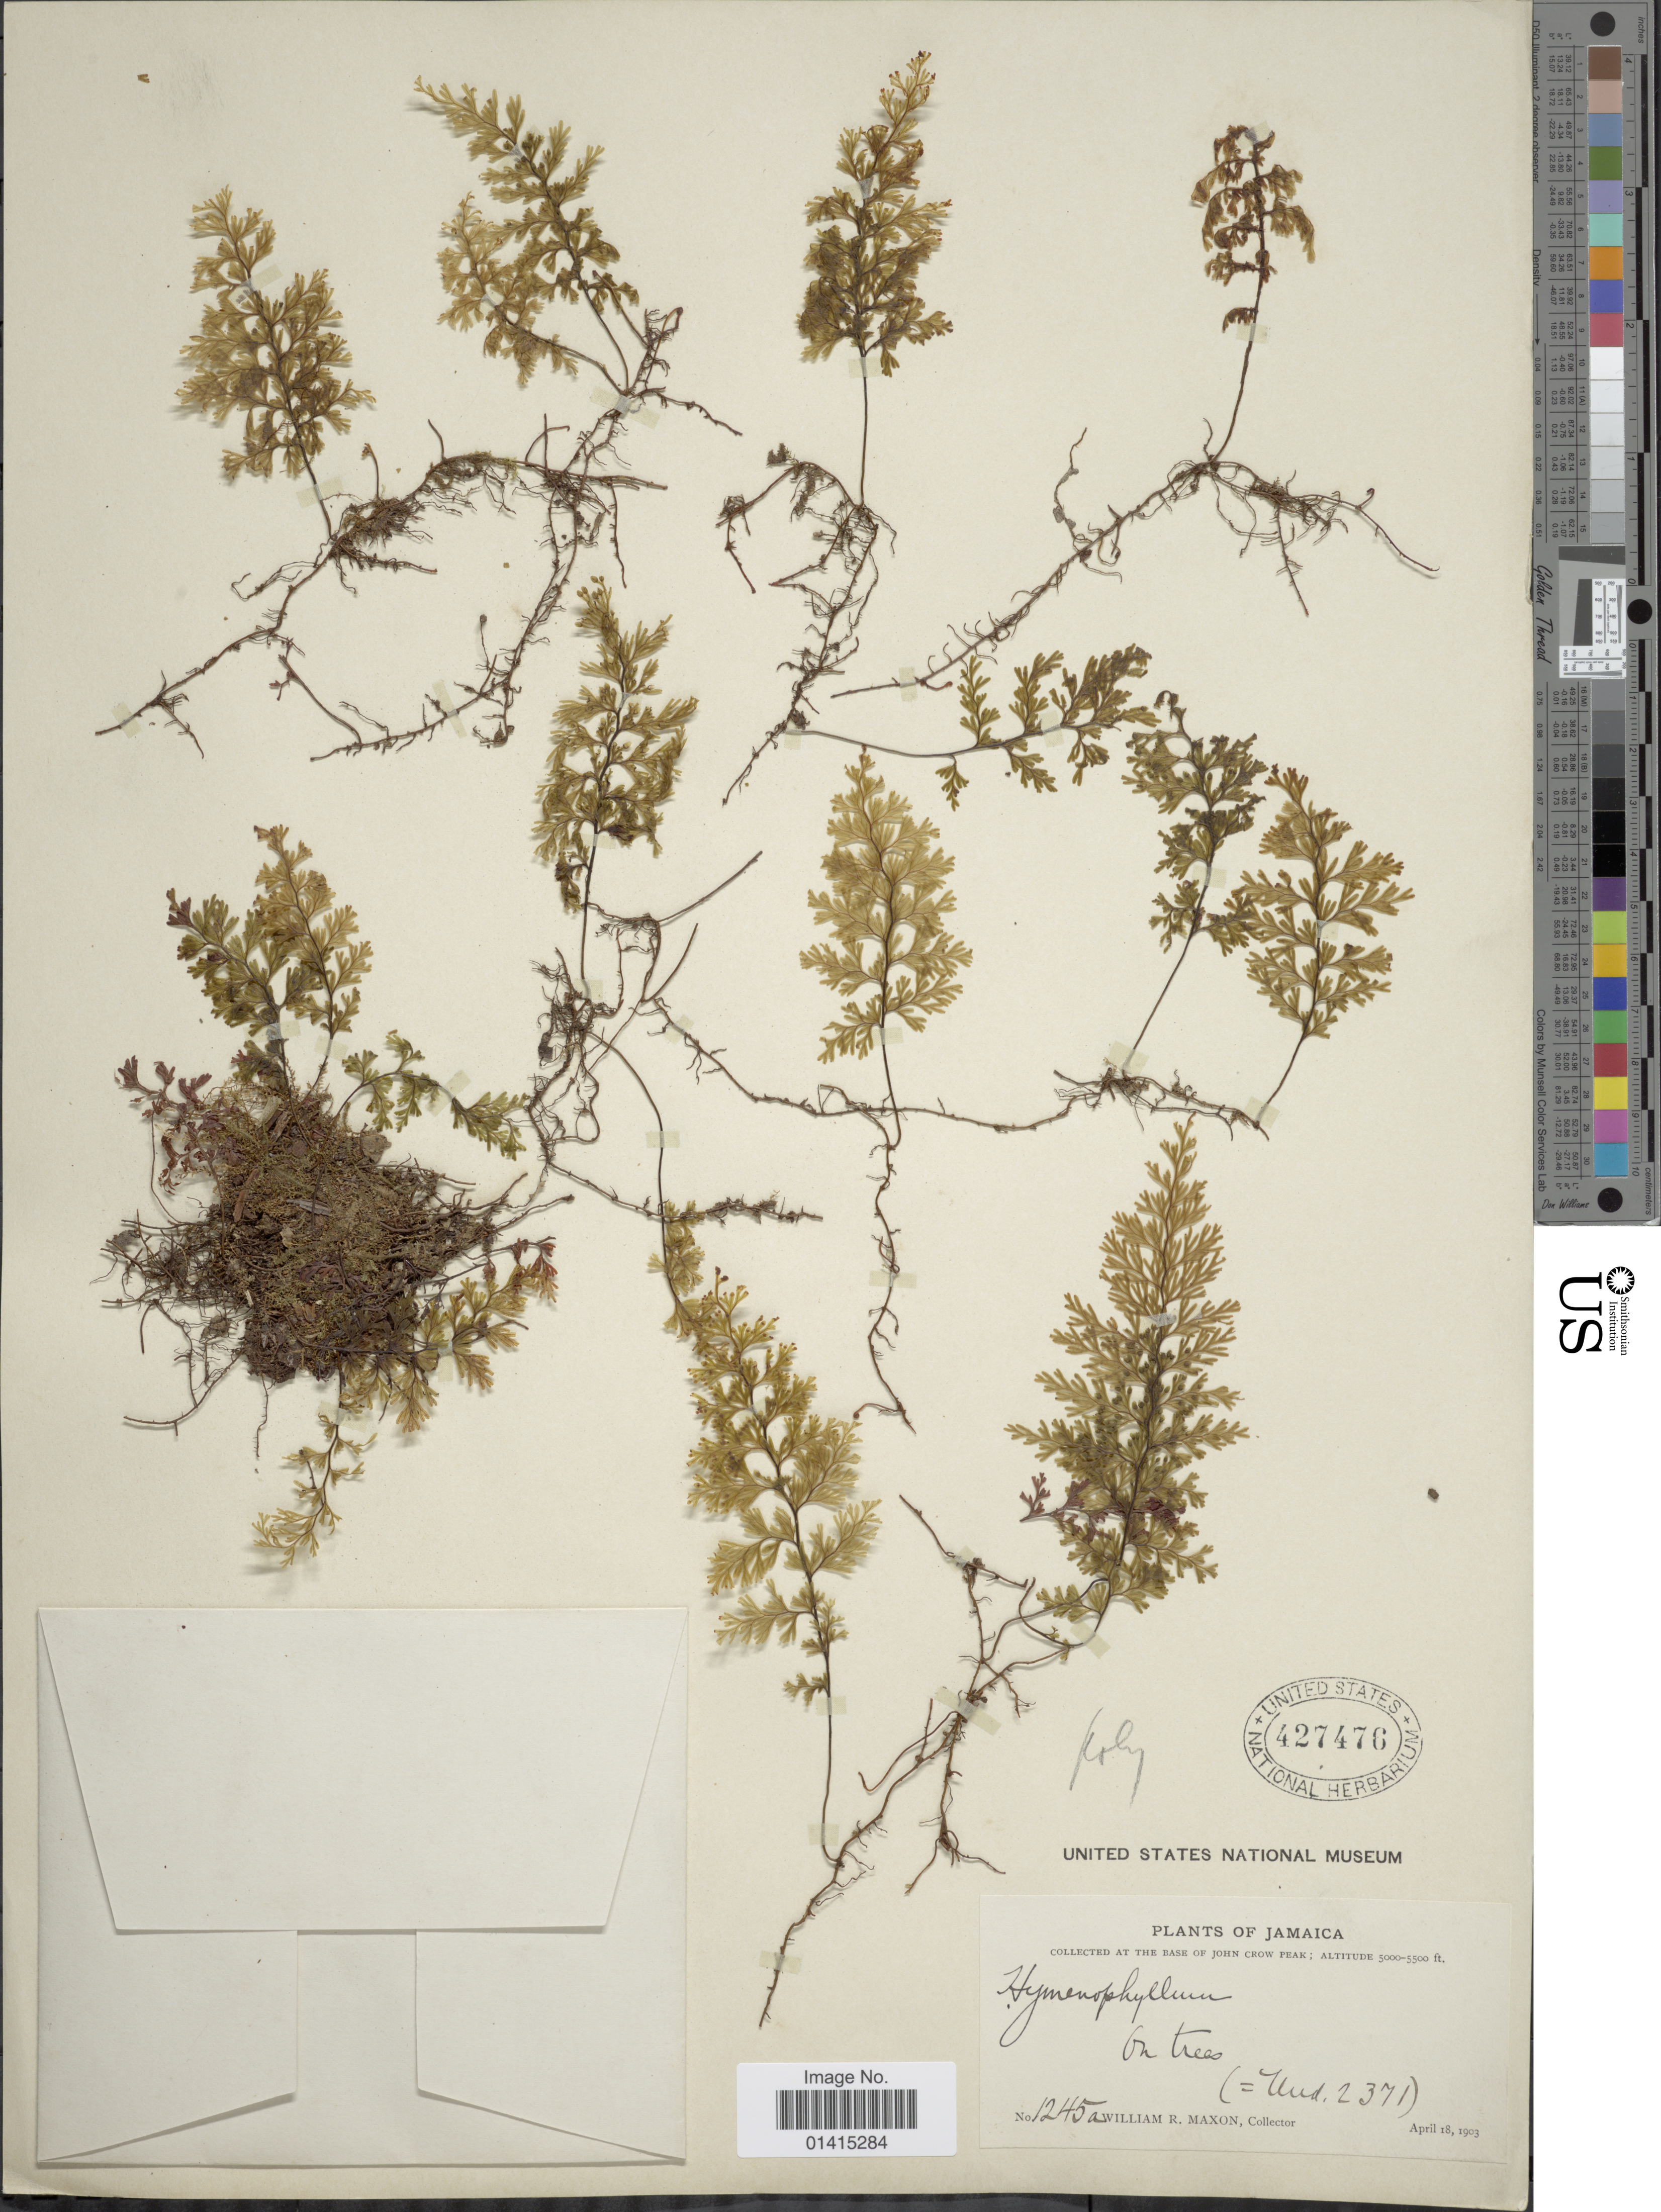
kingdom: Plantae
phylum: Tracheophyta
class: Polypodiopsida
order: Hymenophyllales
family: Hymenophyllaceae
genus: Hymenophyllum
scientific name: Hymenophyllum polyanthos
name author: (Sw.) Sw.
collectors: W. R. Maxon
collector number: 1245a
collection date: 1903-04-18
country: Jamaica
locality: Base of John Crow Peak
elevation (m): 1524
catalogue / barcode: US 427476